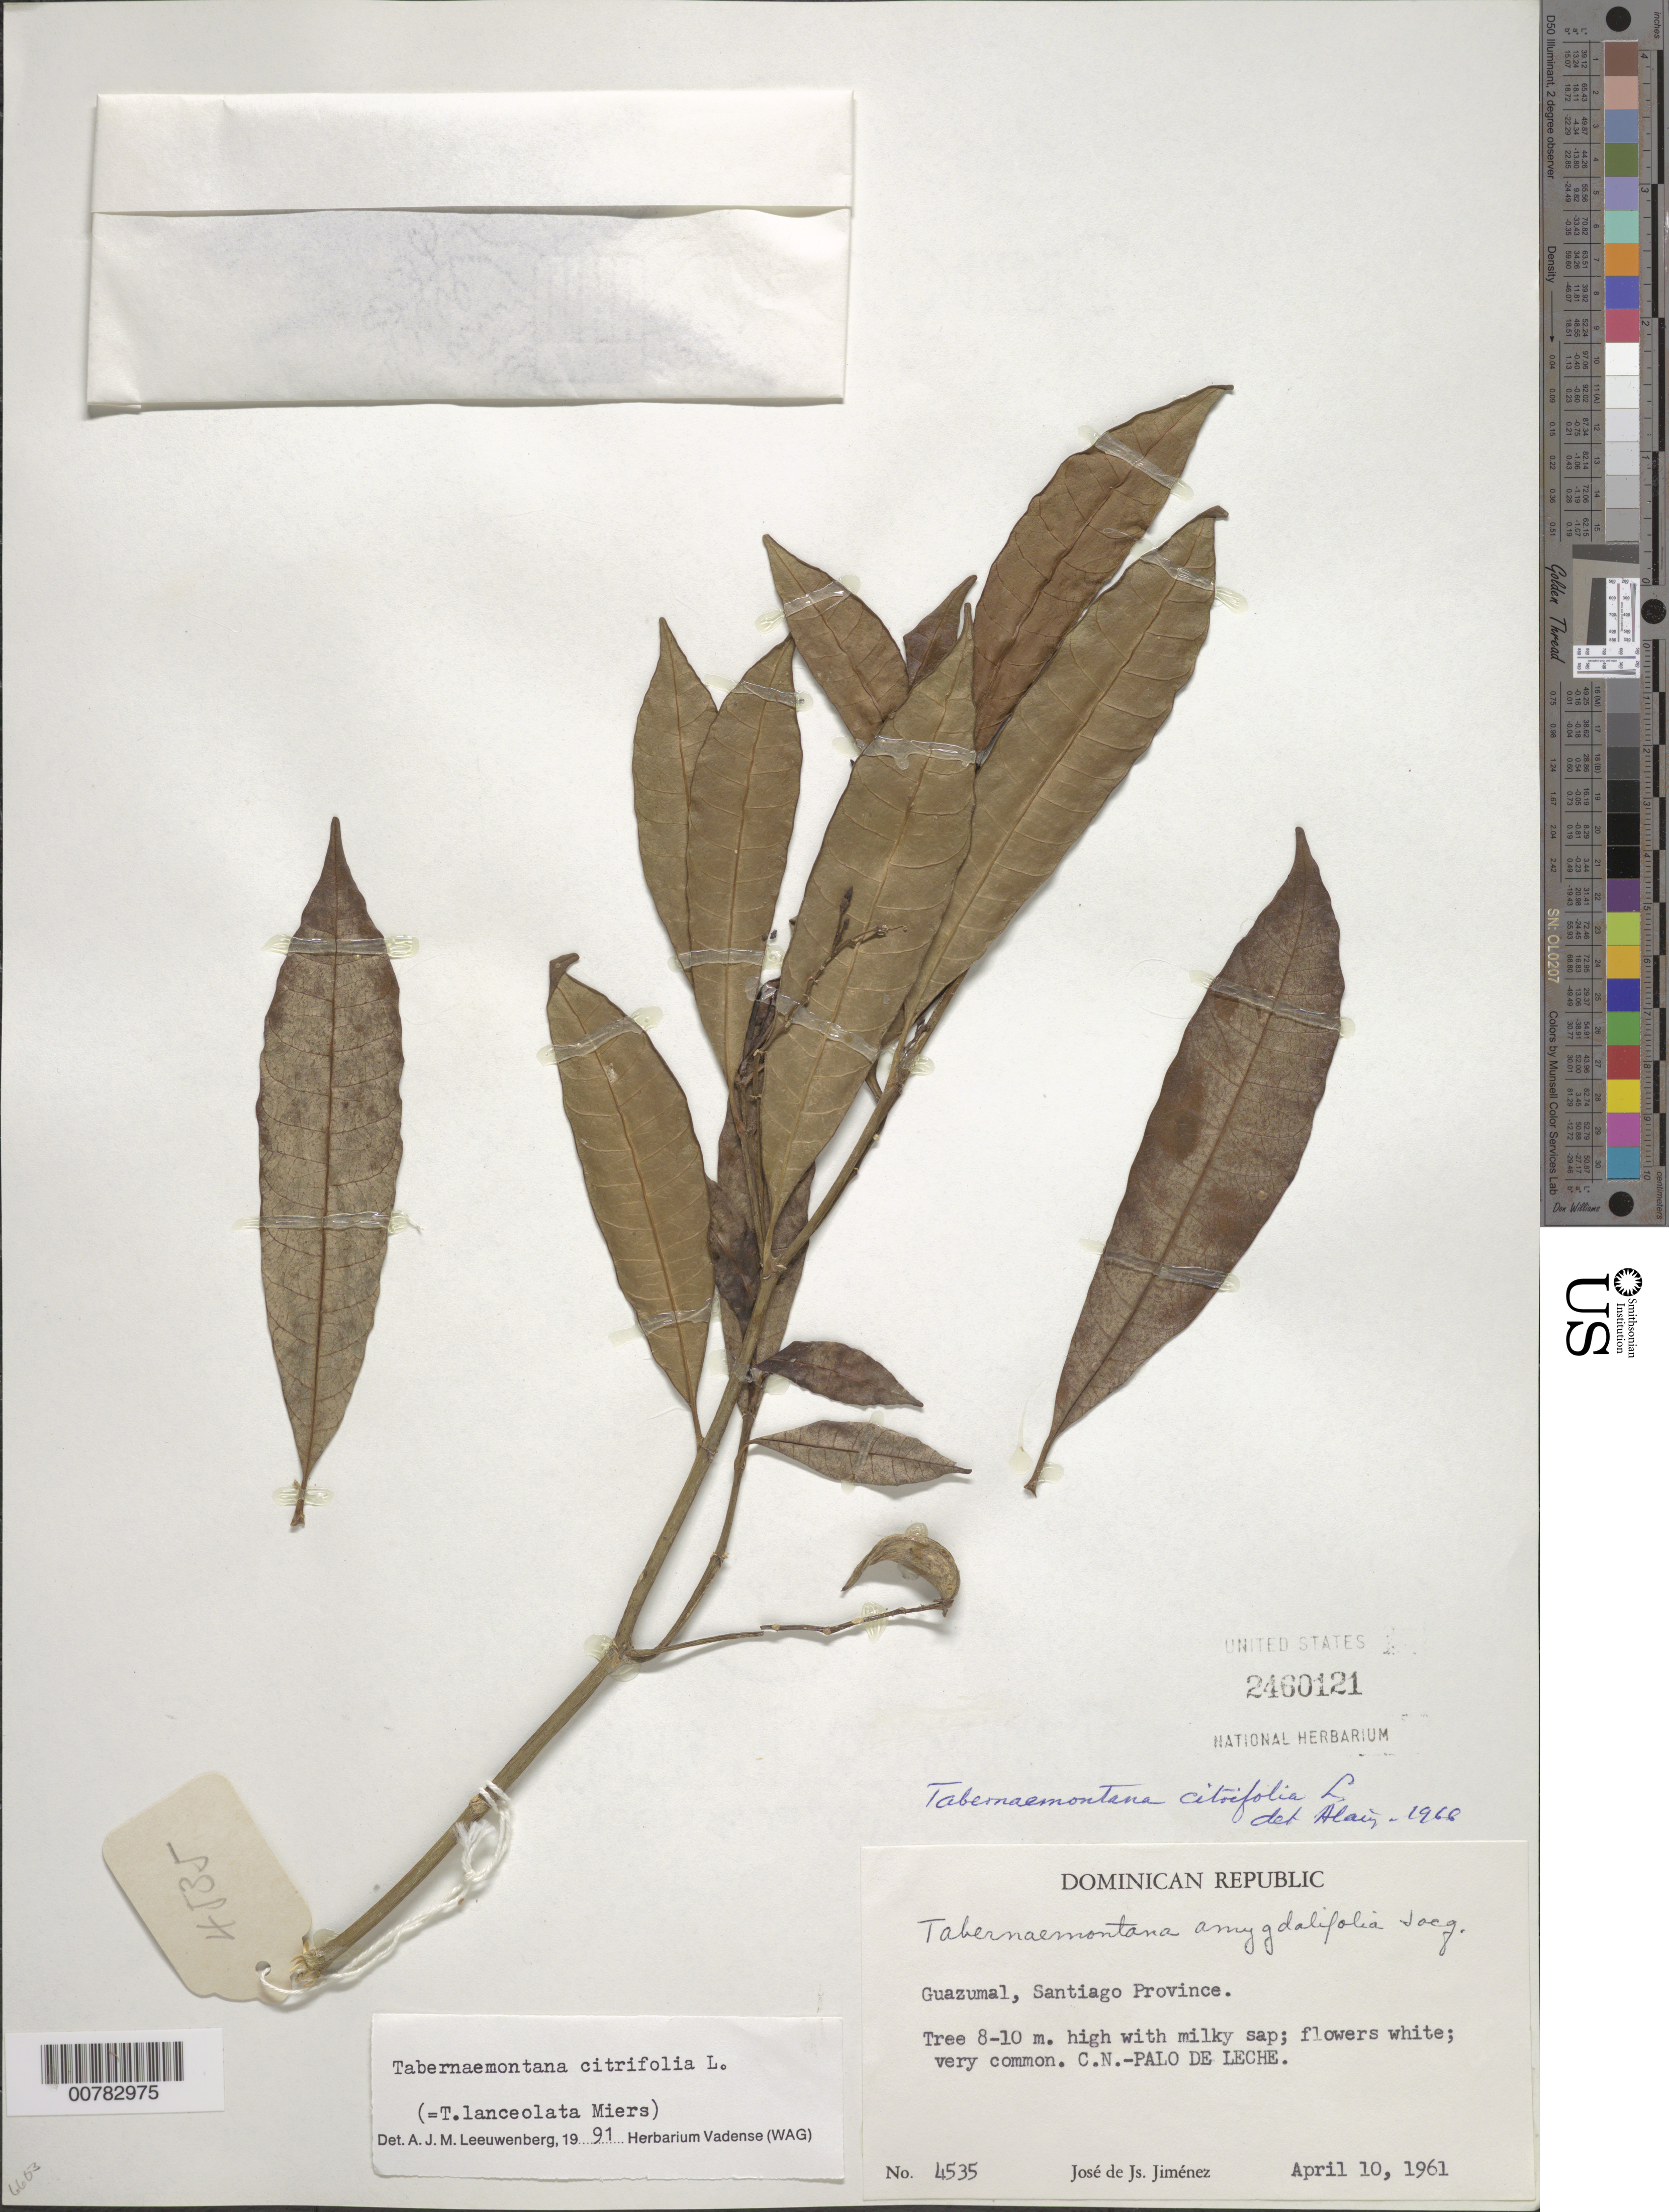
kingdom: Plantae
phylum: Tracheophyta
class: Magnoliopsida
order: Gentianales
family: Apocynaceae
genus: Tabernaemontana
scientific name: Tabernaemontana citrifolia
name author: L.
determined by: Leeuwenberg, A. J. M.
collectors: J. J. Jiménez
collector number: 4535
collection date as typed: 10 Apr 1961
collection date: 1961-04-10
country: Dominican Republic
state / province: Santiago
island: Hispaniola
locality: Guazumal.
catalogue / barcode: US 2460121